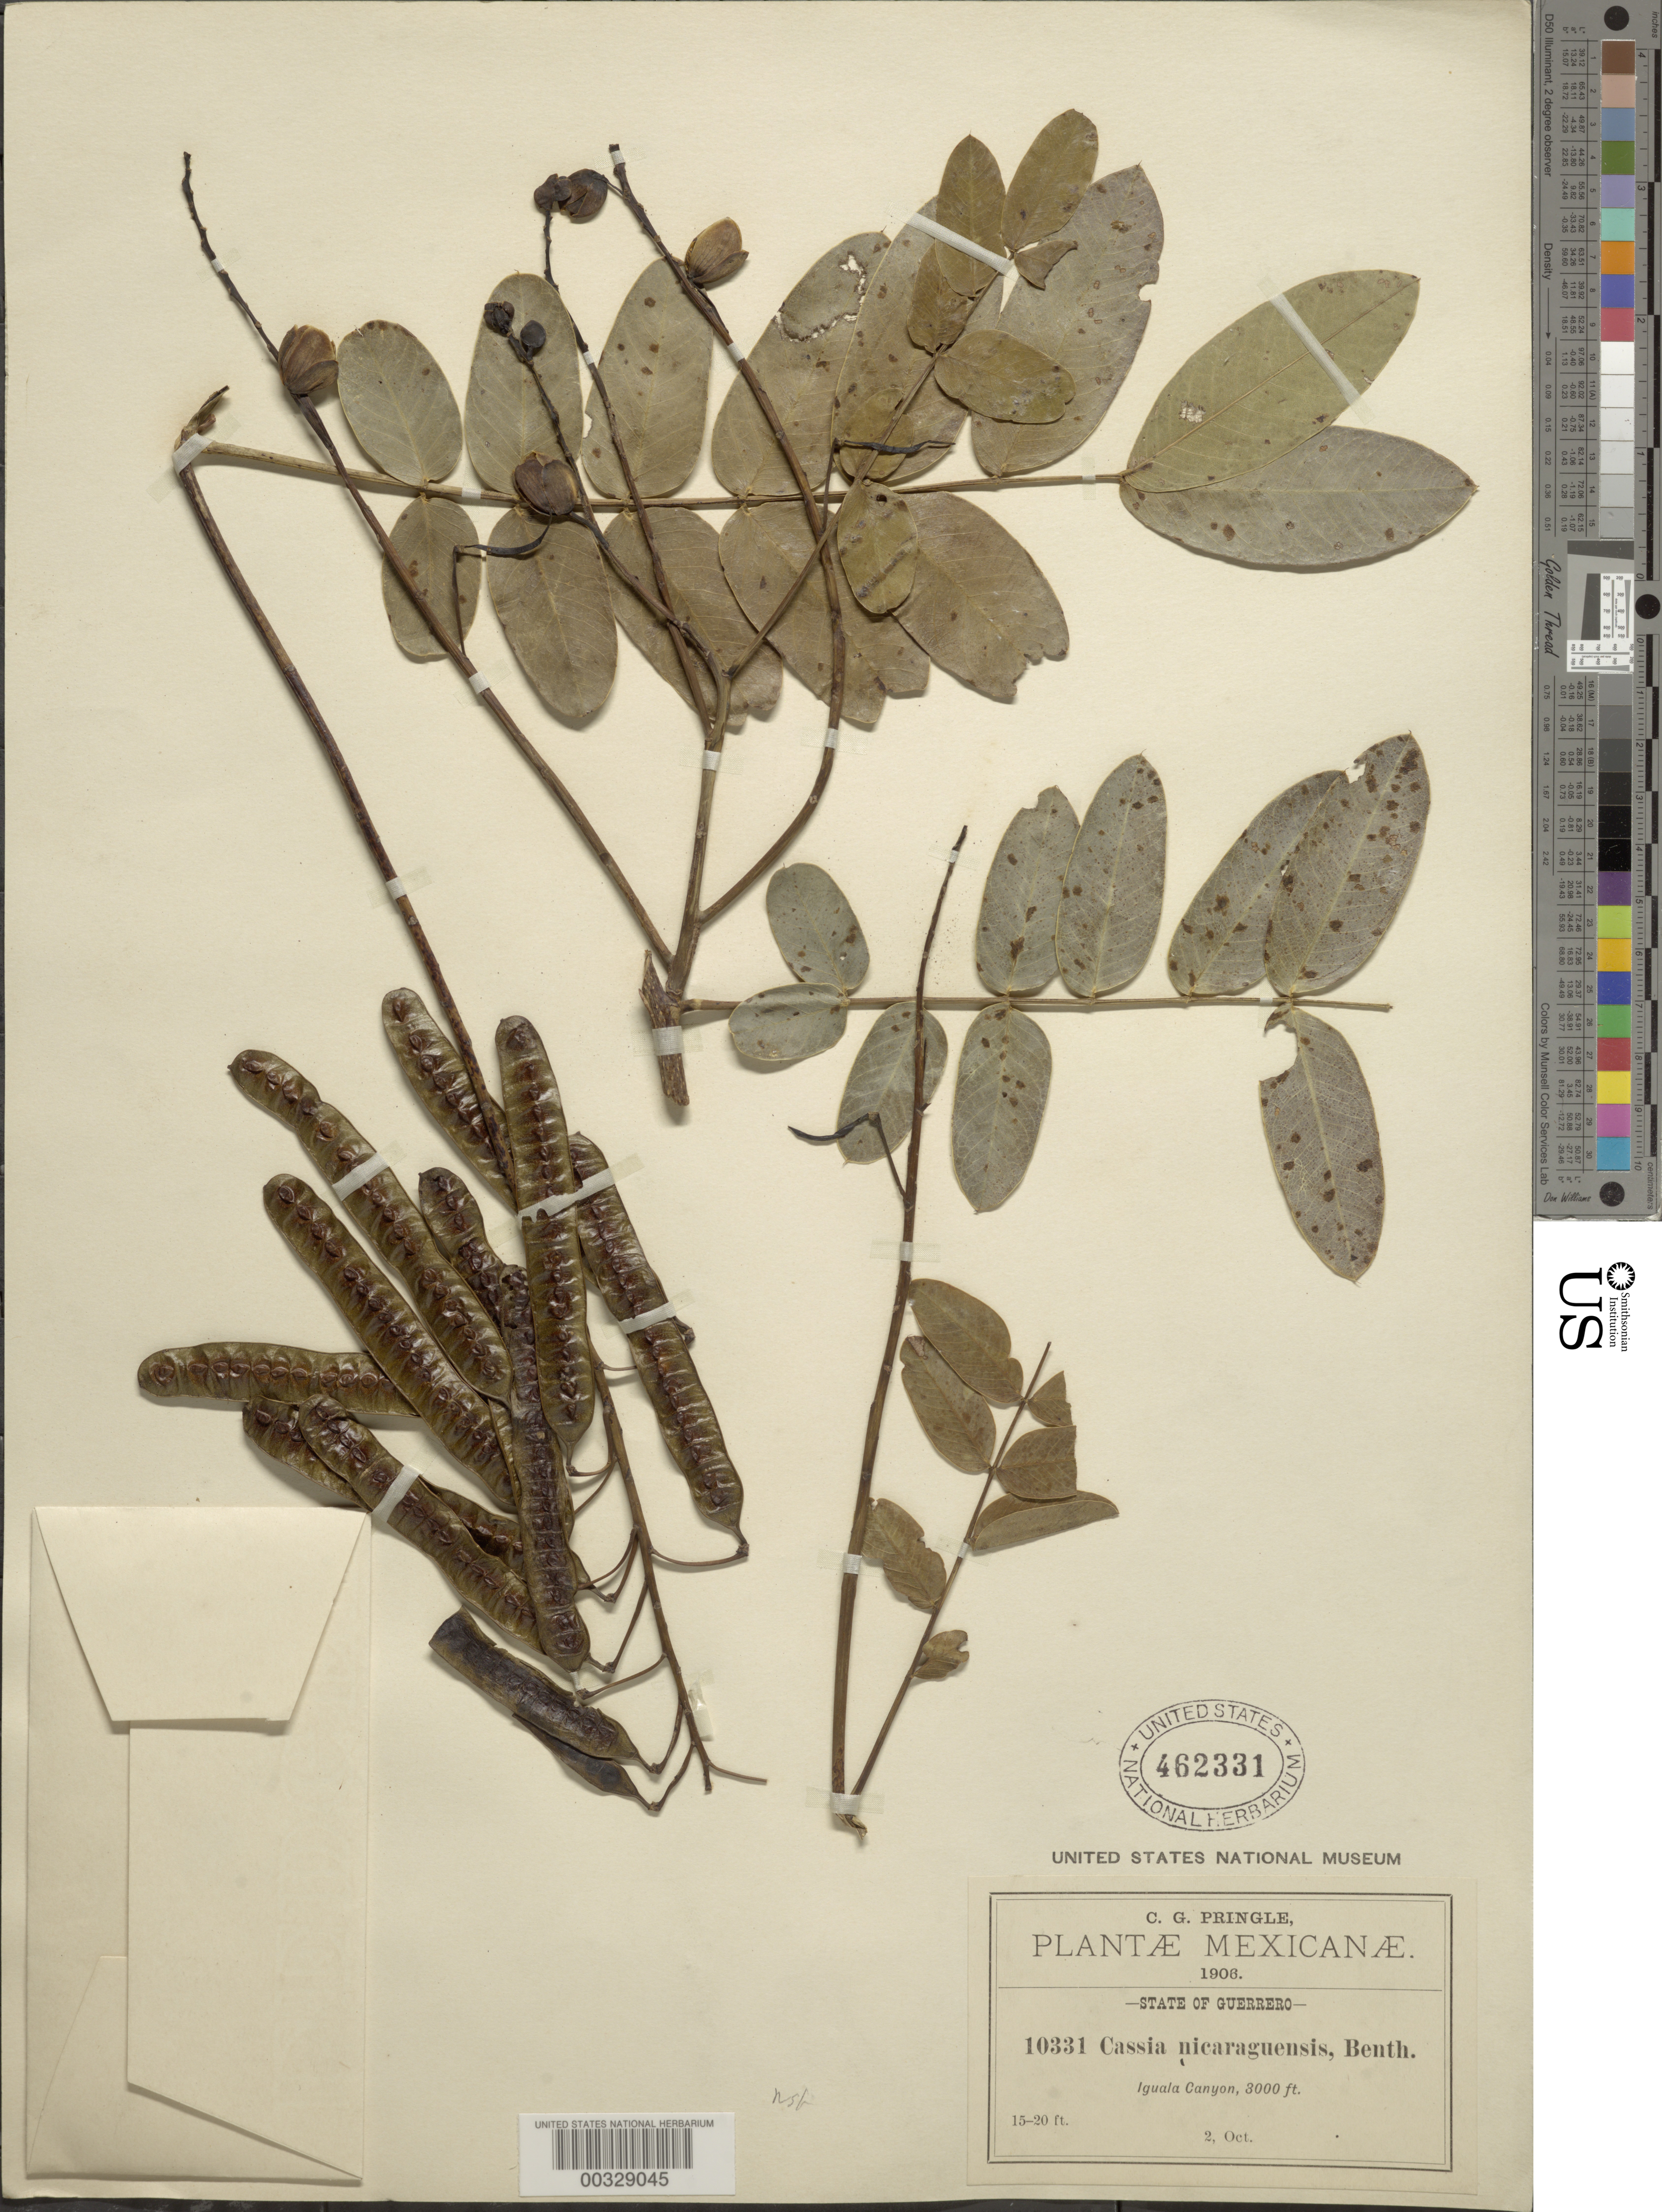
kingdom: Plantae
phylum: Tracheophyta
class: Magnoliopsida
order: Fabales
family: Fabaceae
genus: Senna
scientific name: Senna nicaraguensis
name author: (Benth.) H.S. Irwin & Barneby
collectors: C. G. Pringle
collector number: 10331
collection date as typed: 02 Oct 1906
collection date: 1906-10-02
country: Mexico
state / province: Guerrero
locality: Iguala canyon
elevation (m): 914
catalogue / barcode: US 462331